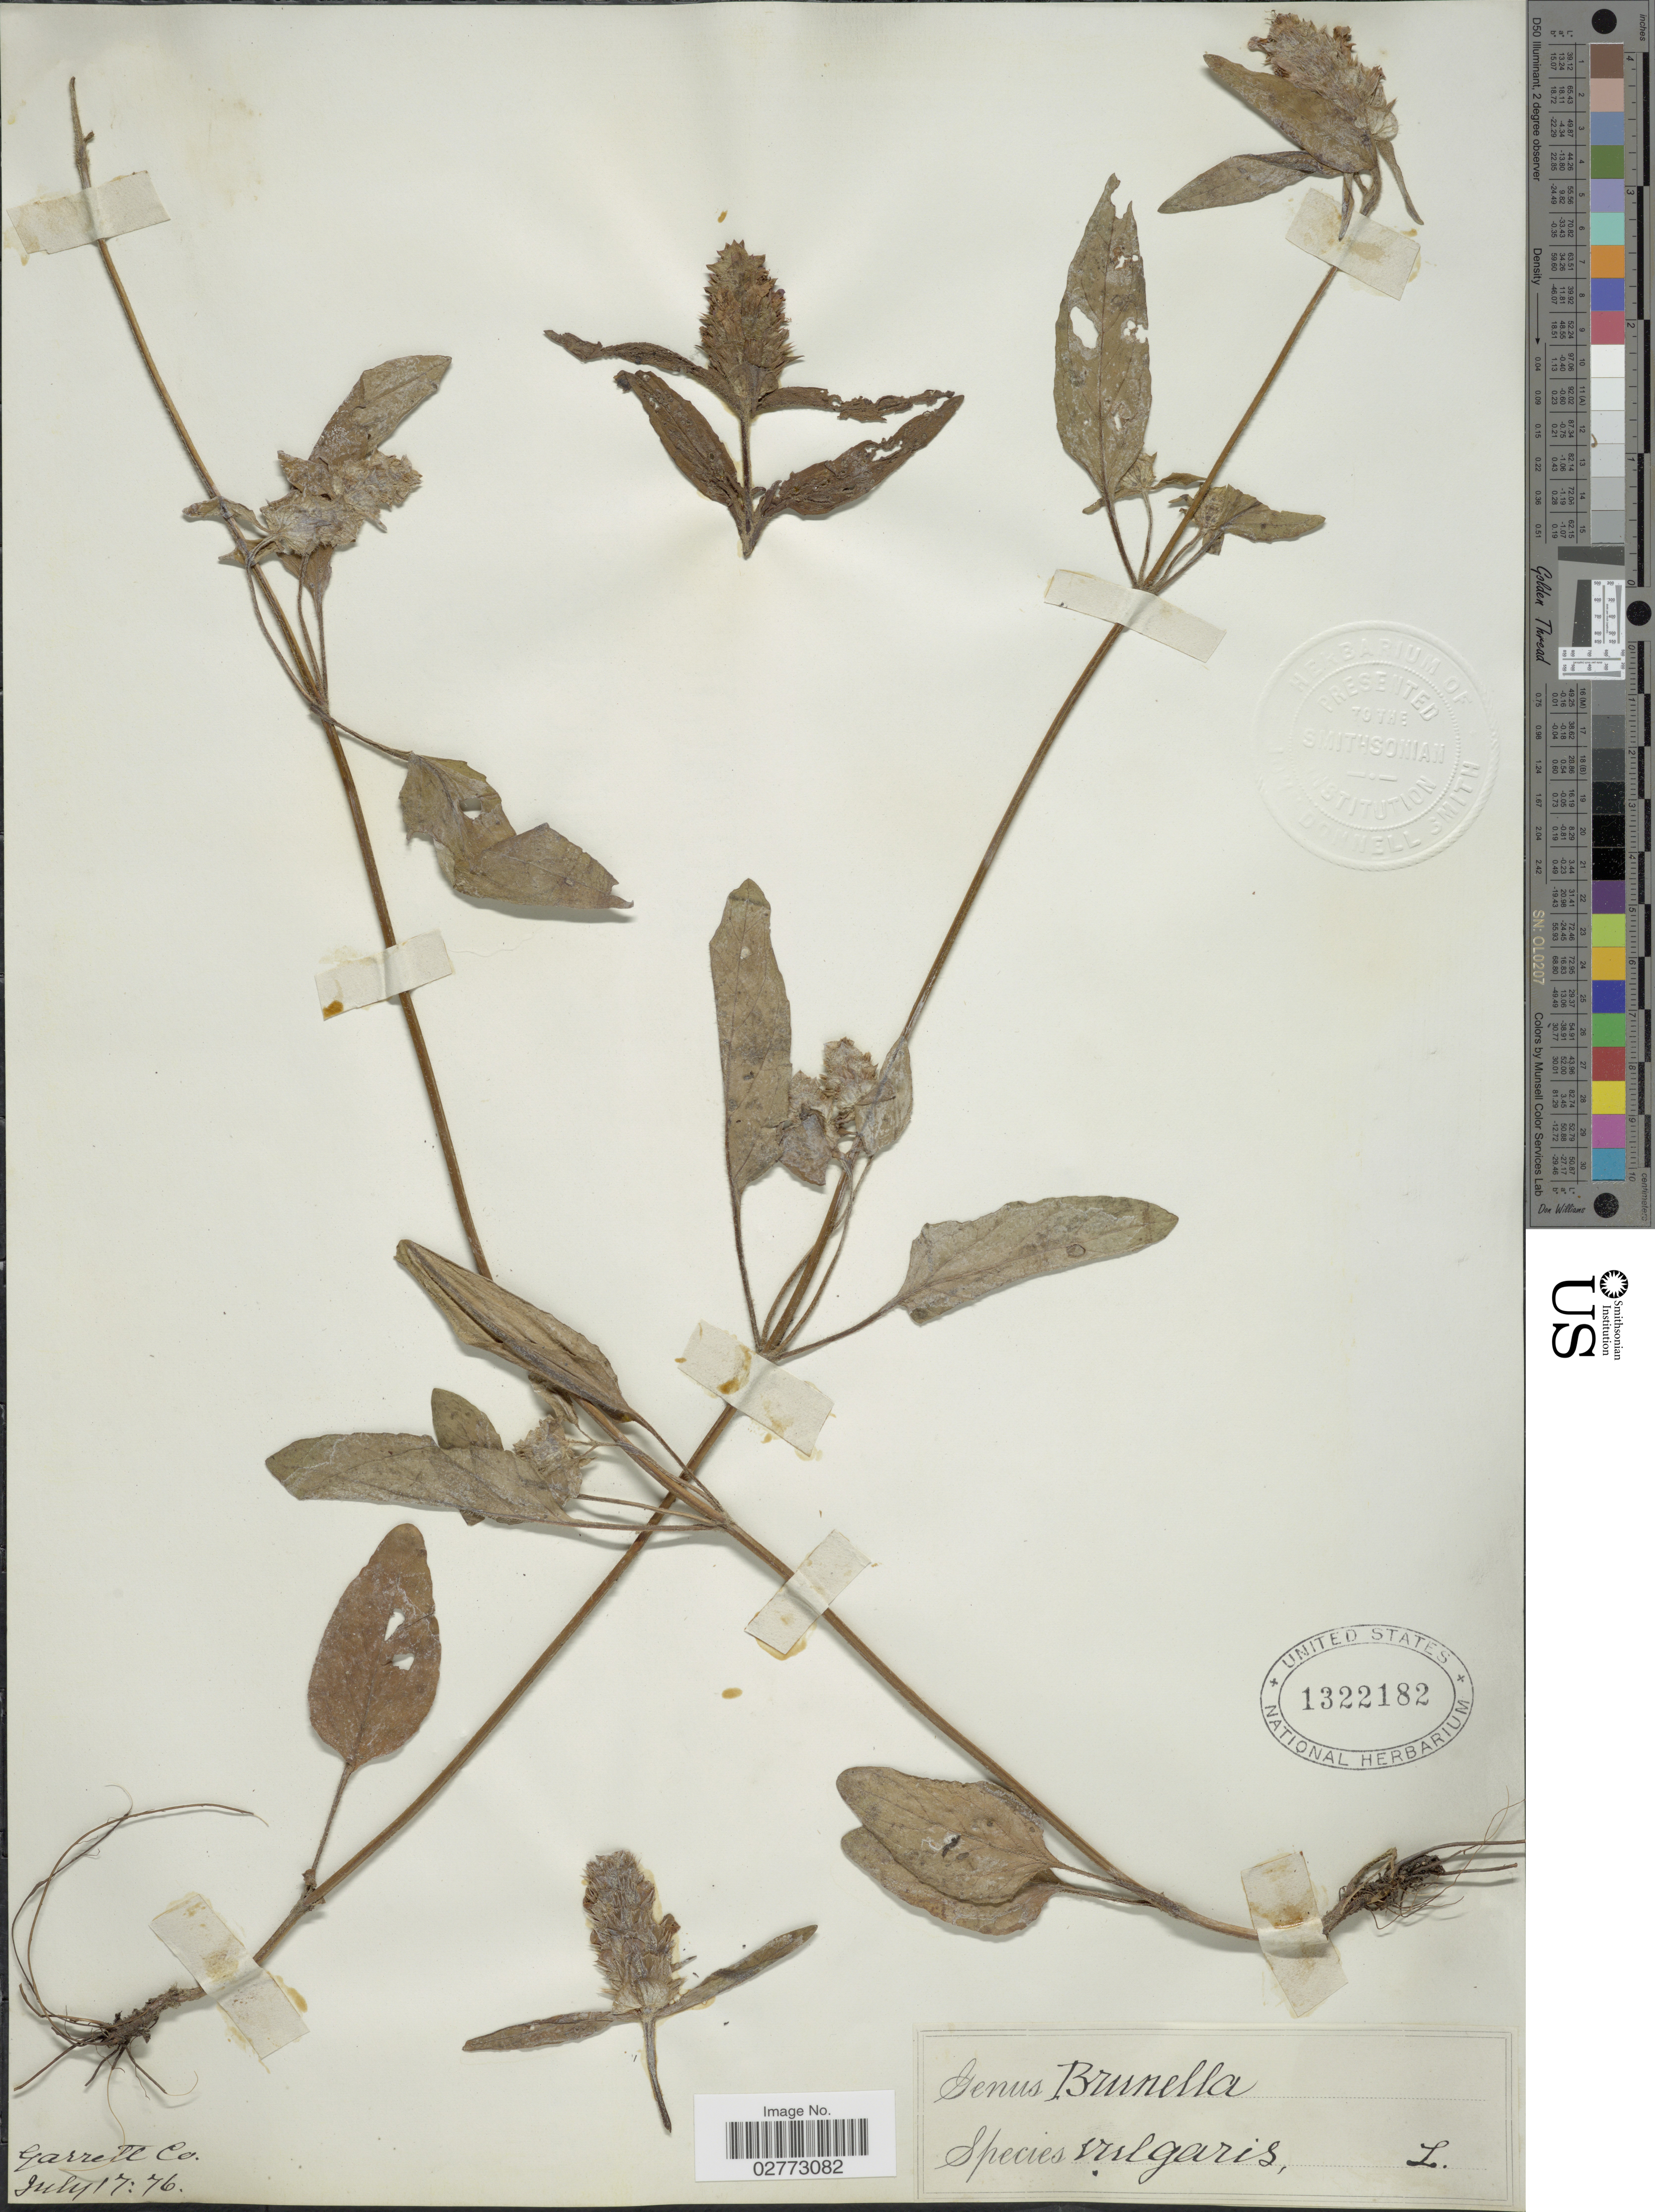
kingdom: Plantae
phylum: Tracheophyta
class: Magnoliopsida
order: Lamiales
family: Lamiaceae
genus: Prunella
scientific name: Prunella vulgaris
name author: L.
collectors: J. Donnell Smith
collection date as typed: Transcribed d/m/y: 17/7/76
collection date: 1876-07-17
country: United States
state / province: Maryland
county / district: Garrett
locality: Garrett Co.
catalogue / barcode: US 1322182